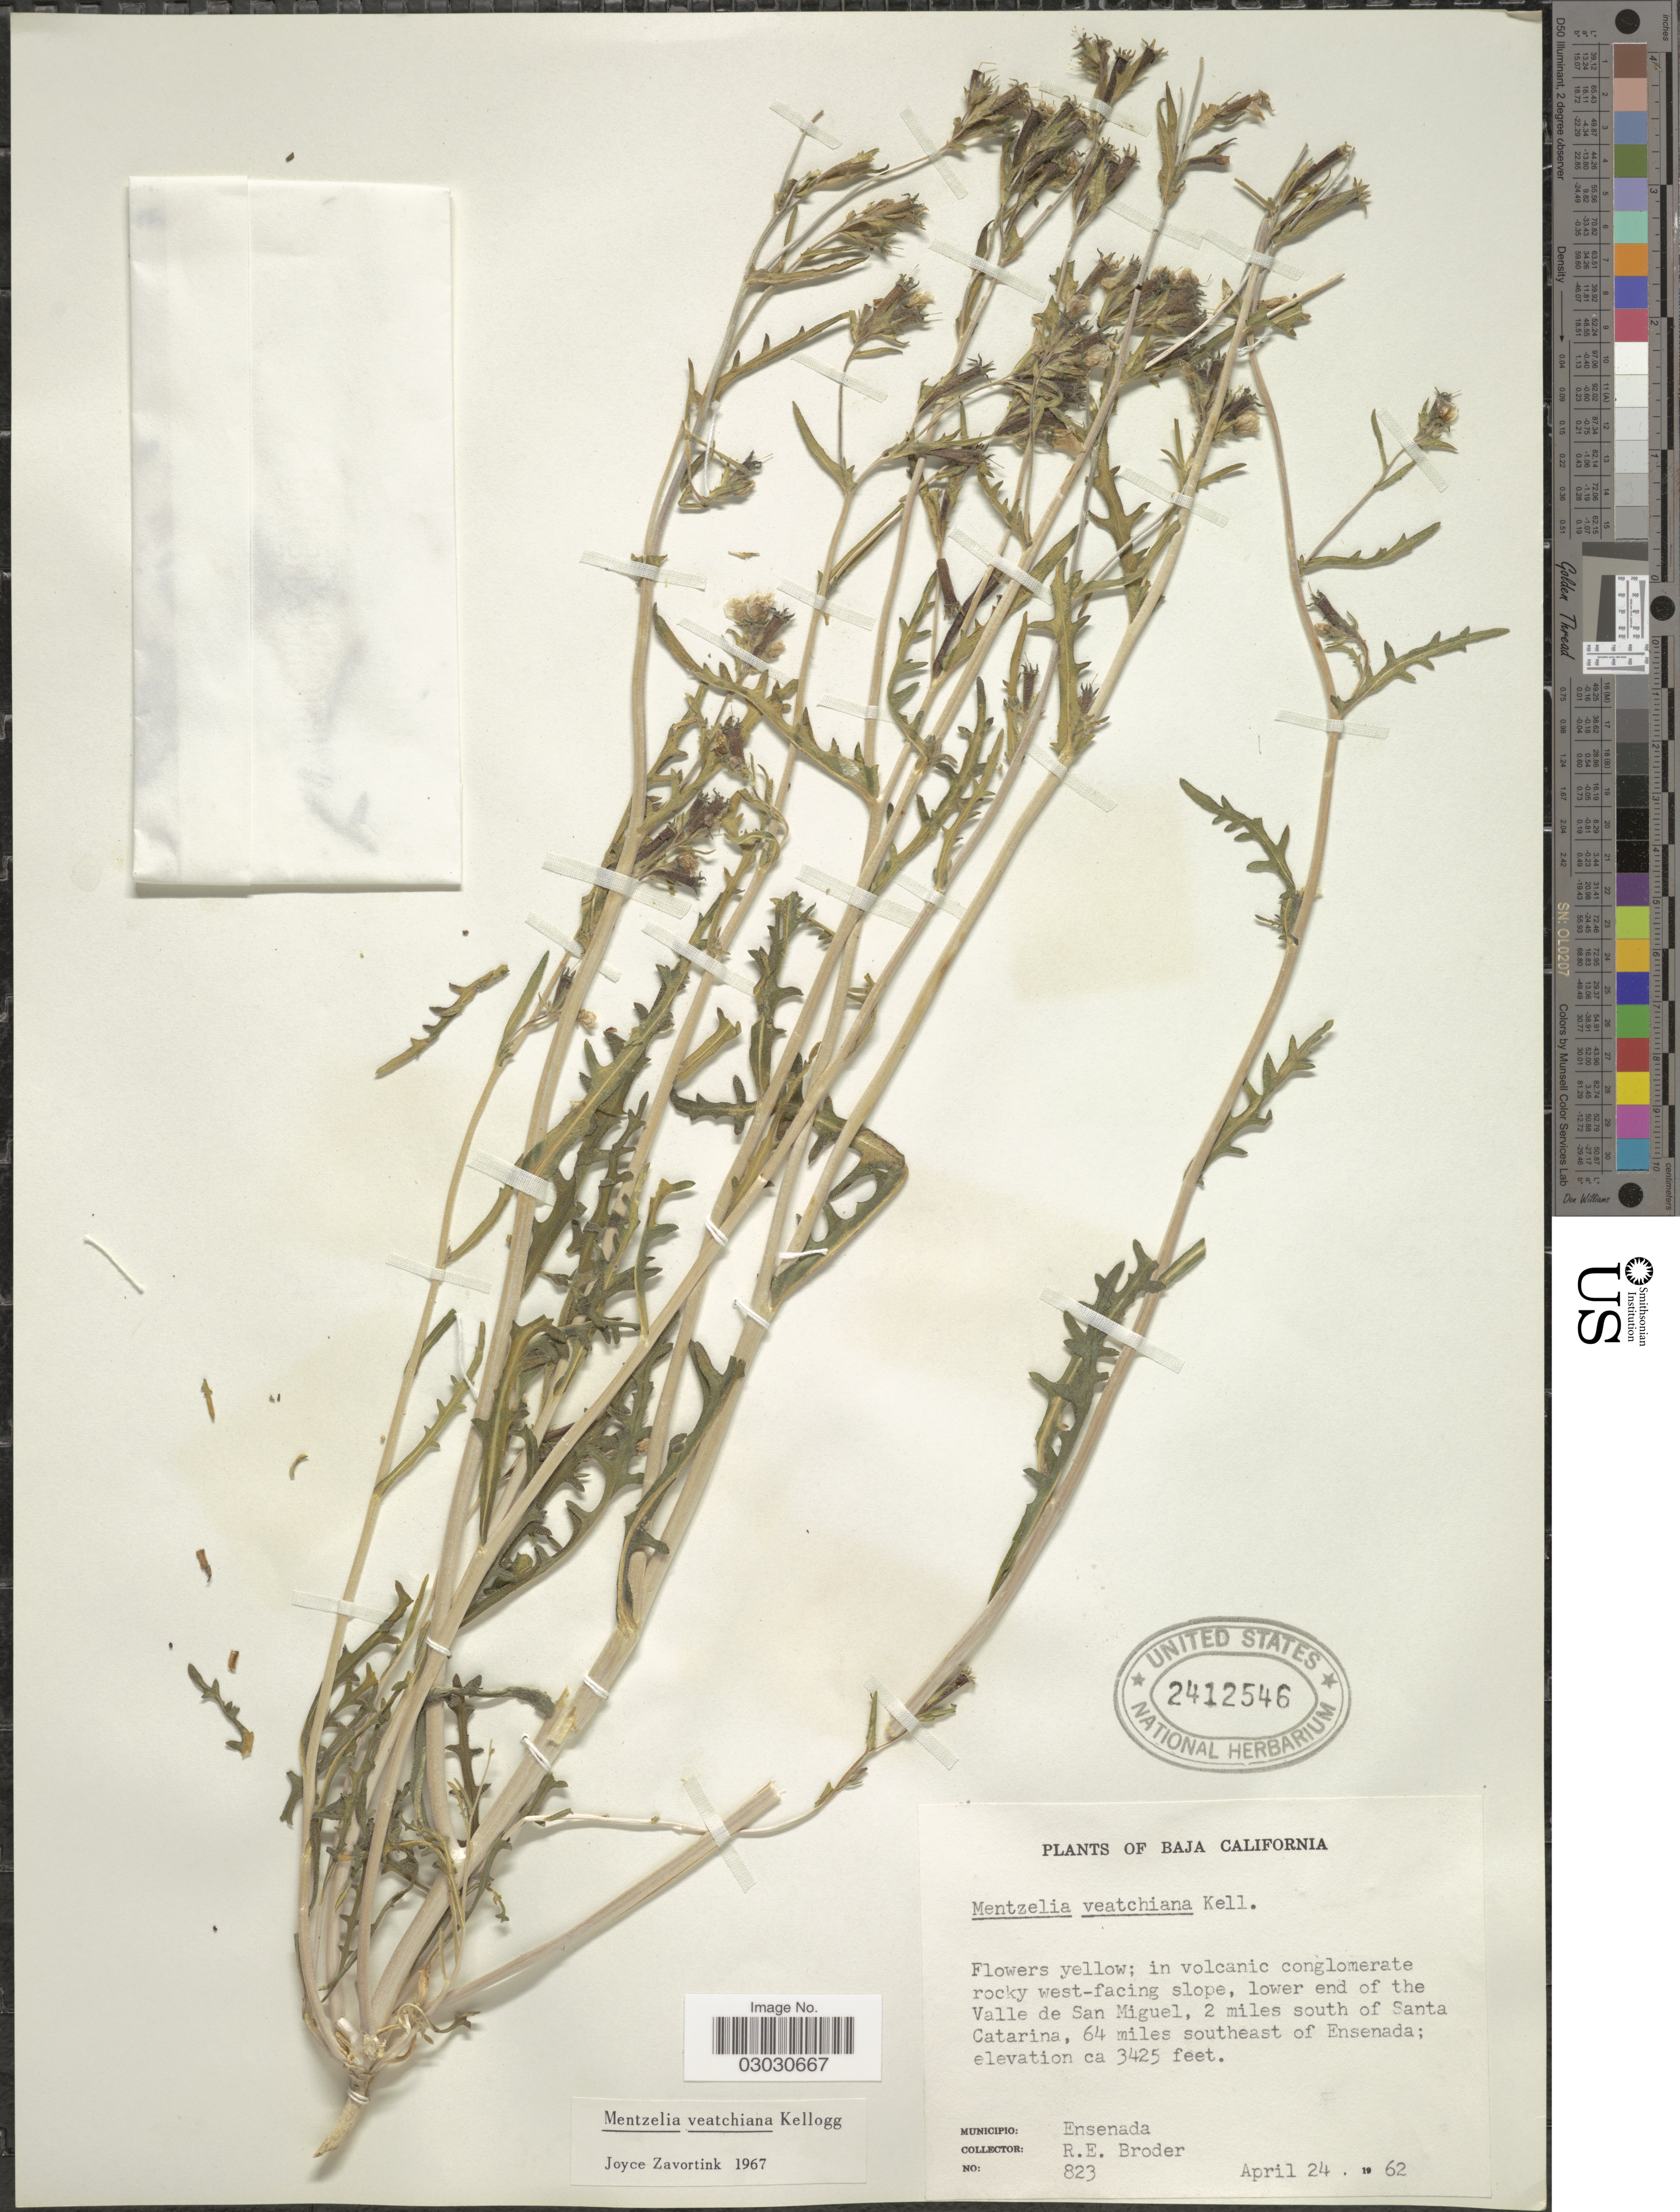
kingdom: Plantae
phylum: Tracheophyta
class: Magnoliopsida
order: Cornales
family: Loasaceae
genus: Mentzelia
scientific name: Mentzelia veatchiana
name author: Kellogg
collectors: R. Broder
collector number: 823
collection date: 1962-04-24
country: Mexico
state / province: Baja California Norte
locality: West-facing slope, lower end of the Valle de San Miguel, 2 miles south of Santa Catarina, 64 miles southeast of Ensenada. Municipio: Ensenada.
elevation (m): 1044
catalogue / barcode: US 2412546